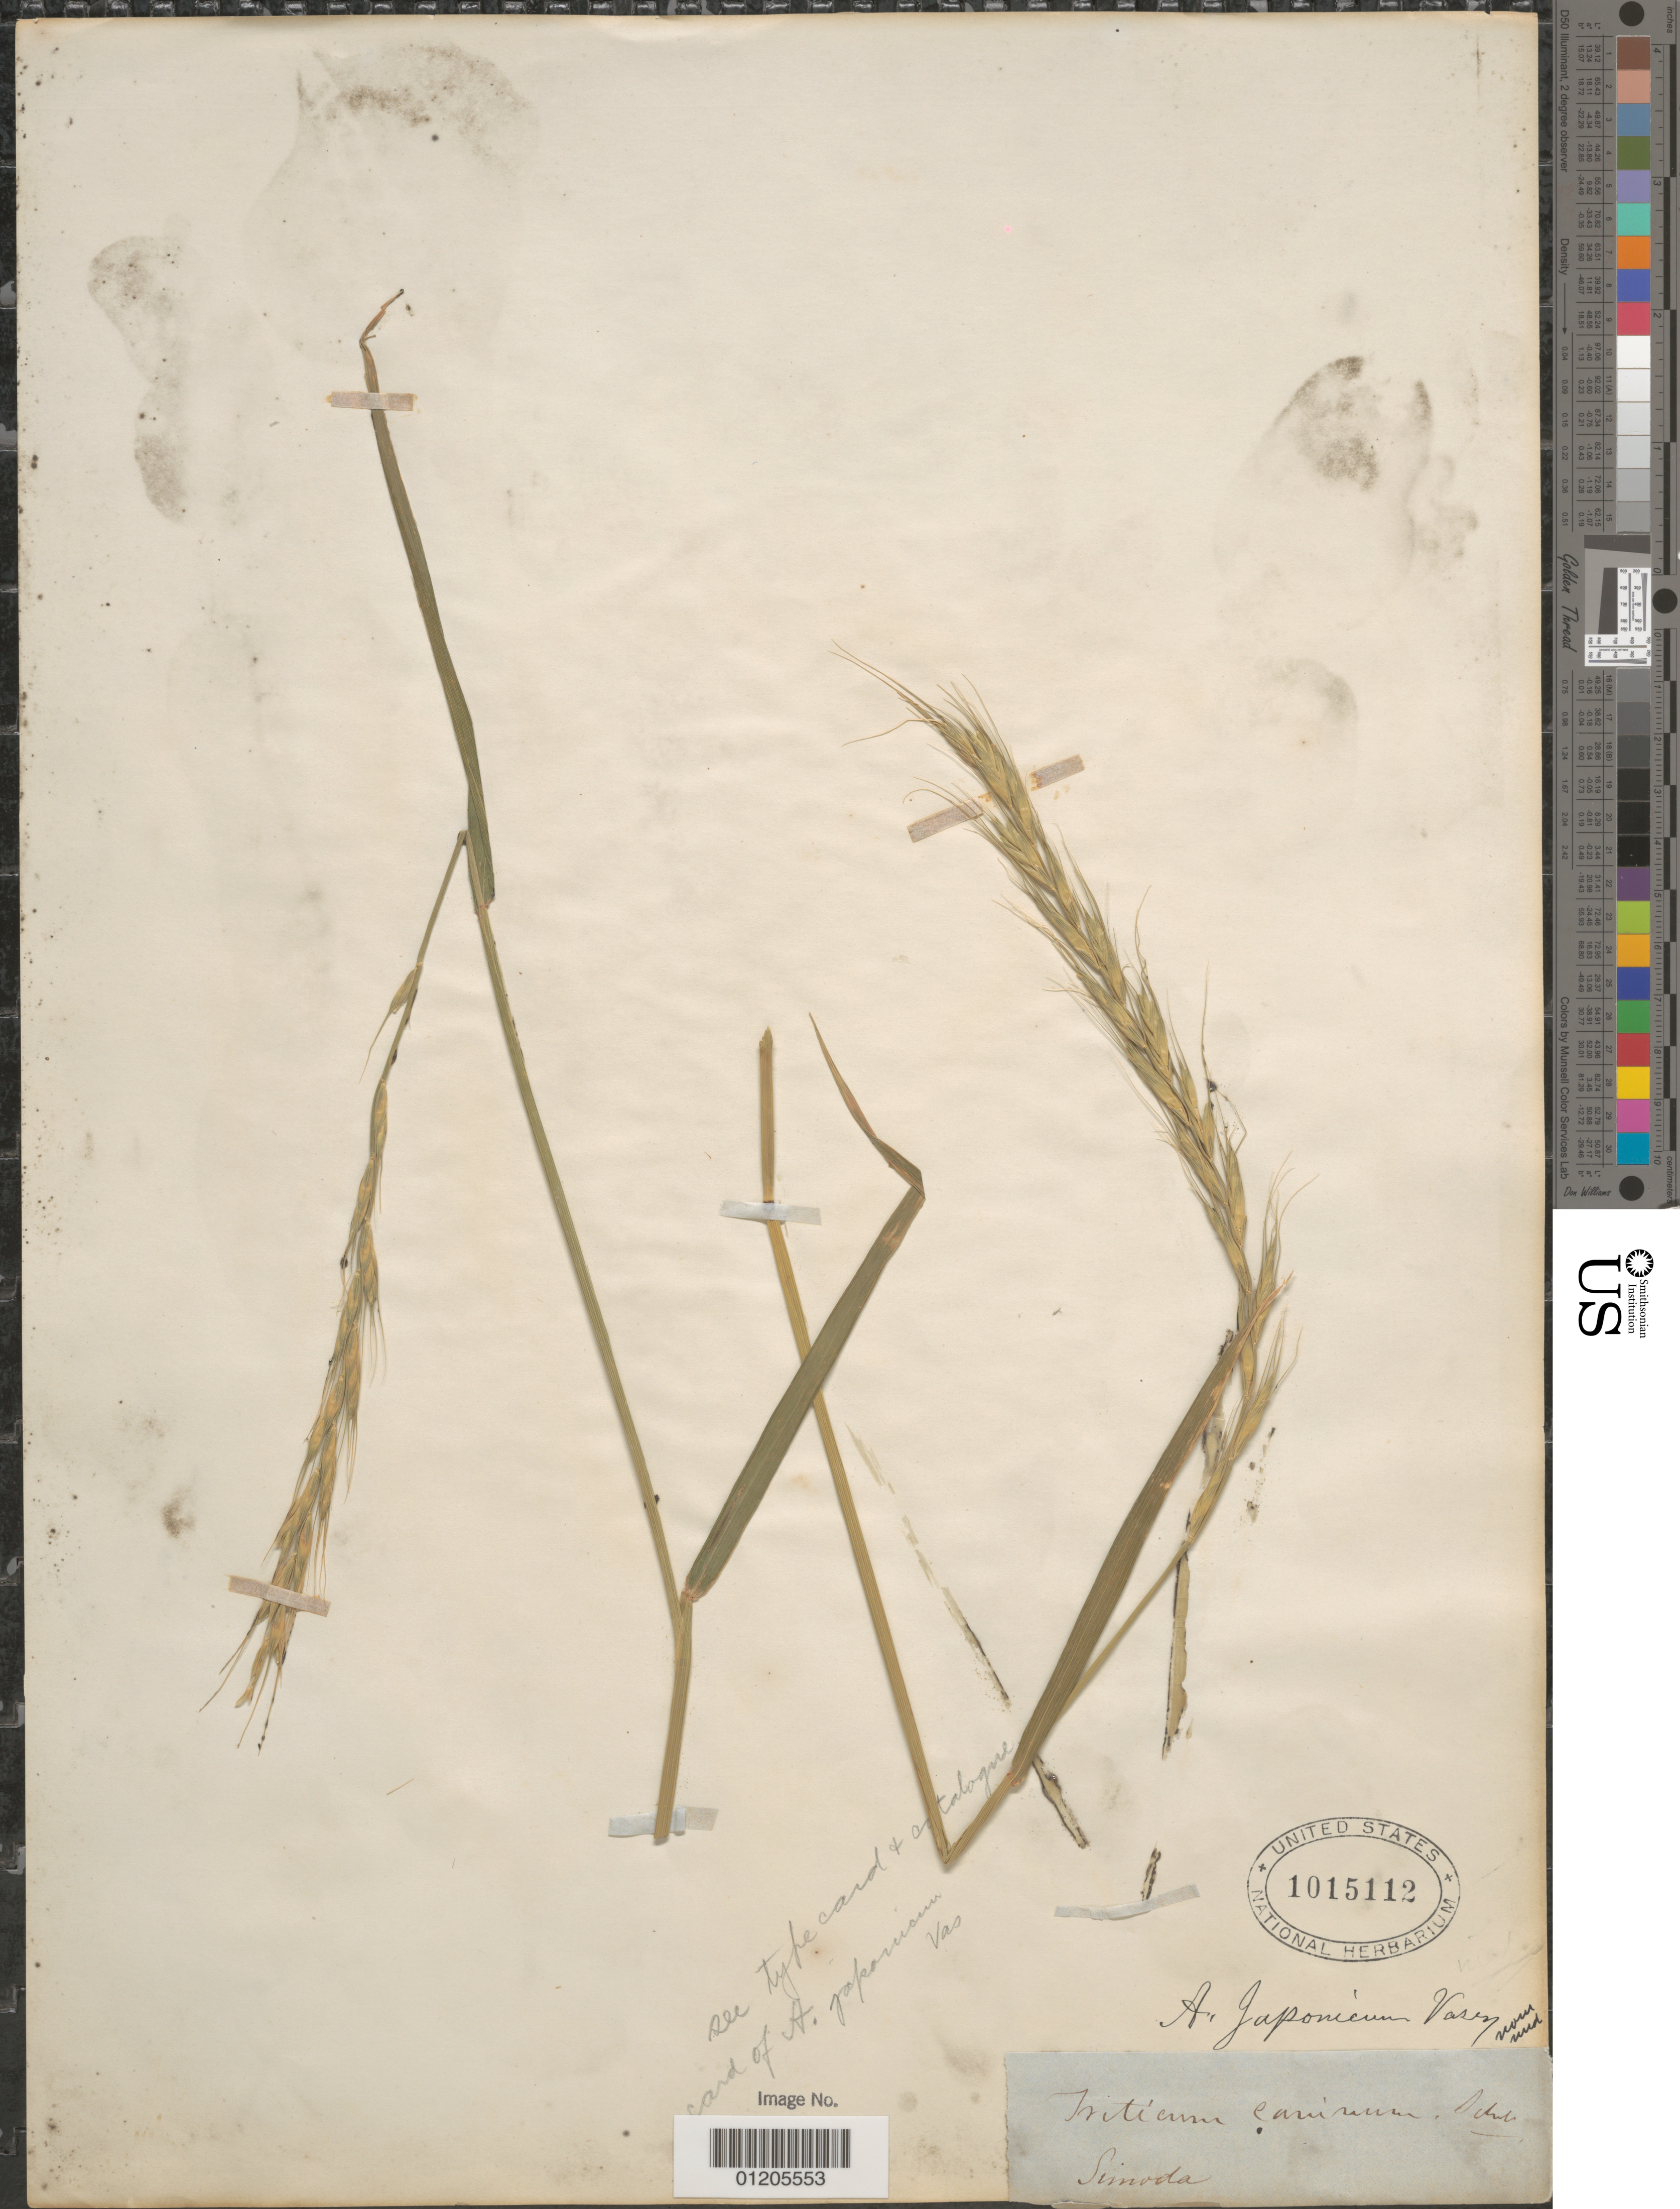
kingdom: Plantae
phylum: Tracheophyta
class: Liliopsida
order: Poales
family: Poaceae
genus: Triticum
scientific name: Triticum caninum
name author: L.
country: Japan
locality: Simoda.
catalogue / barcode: US 1015112